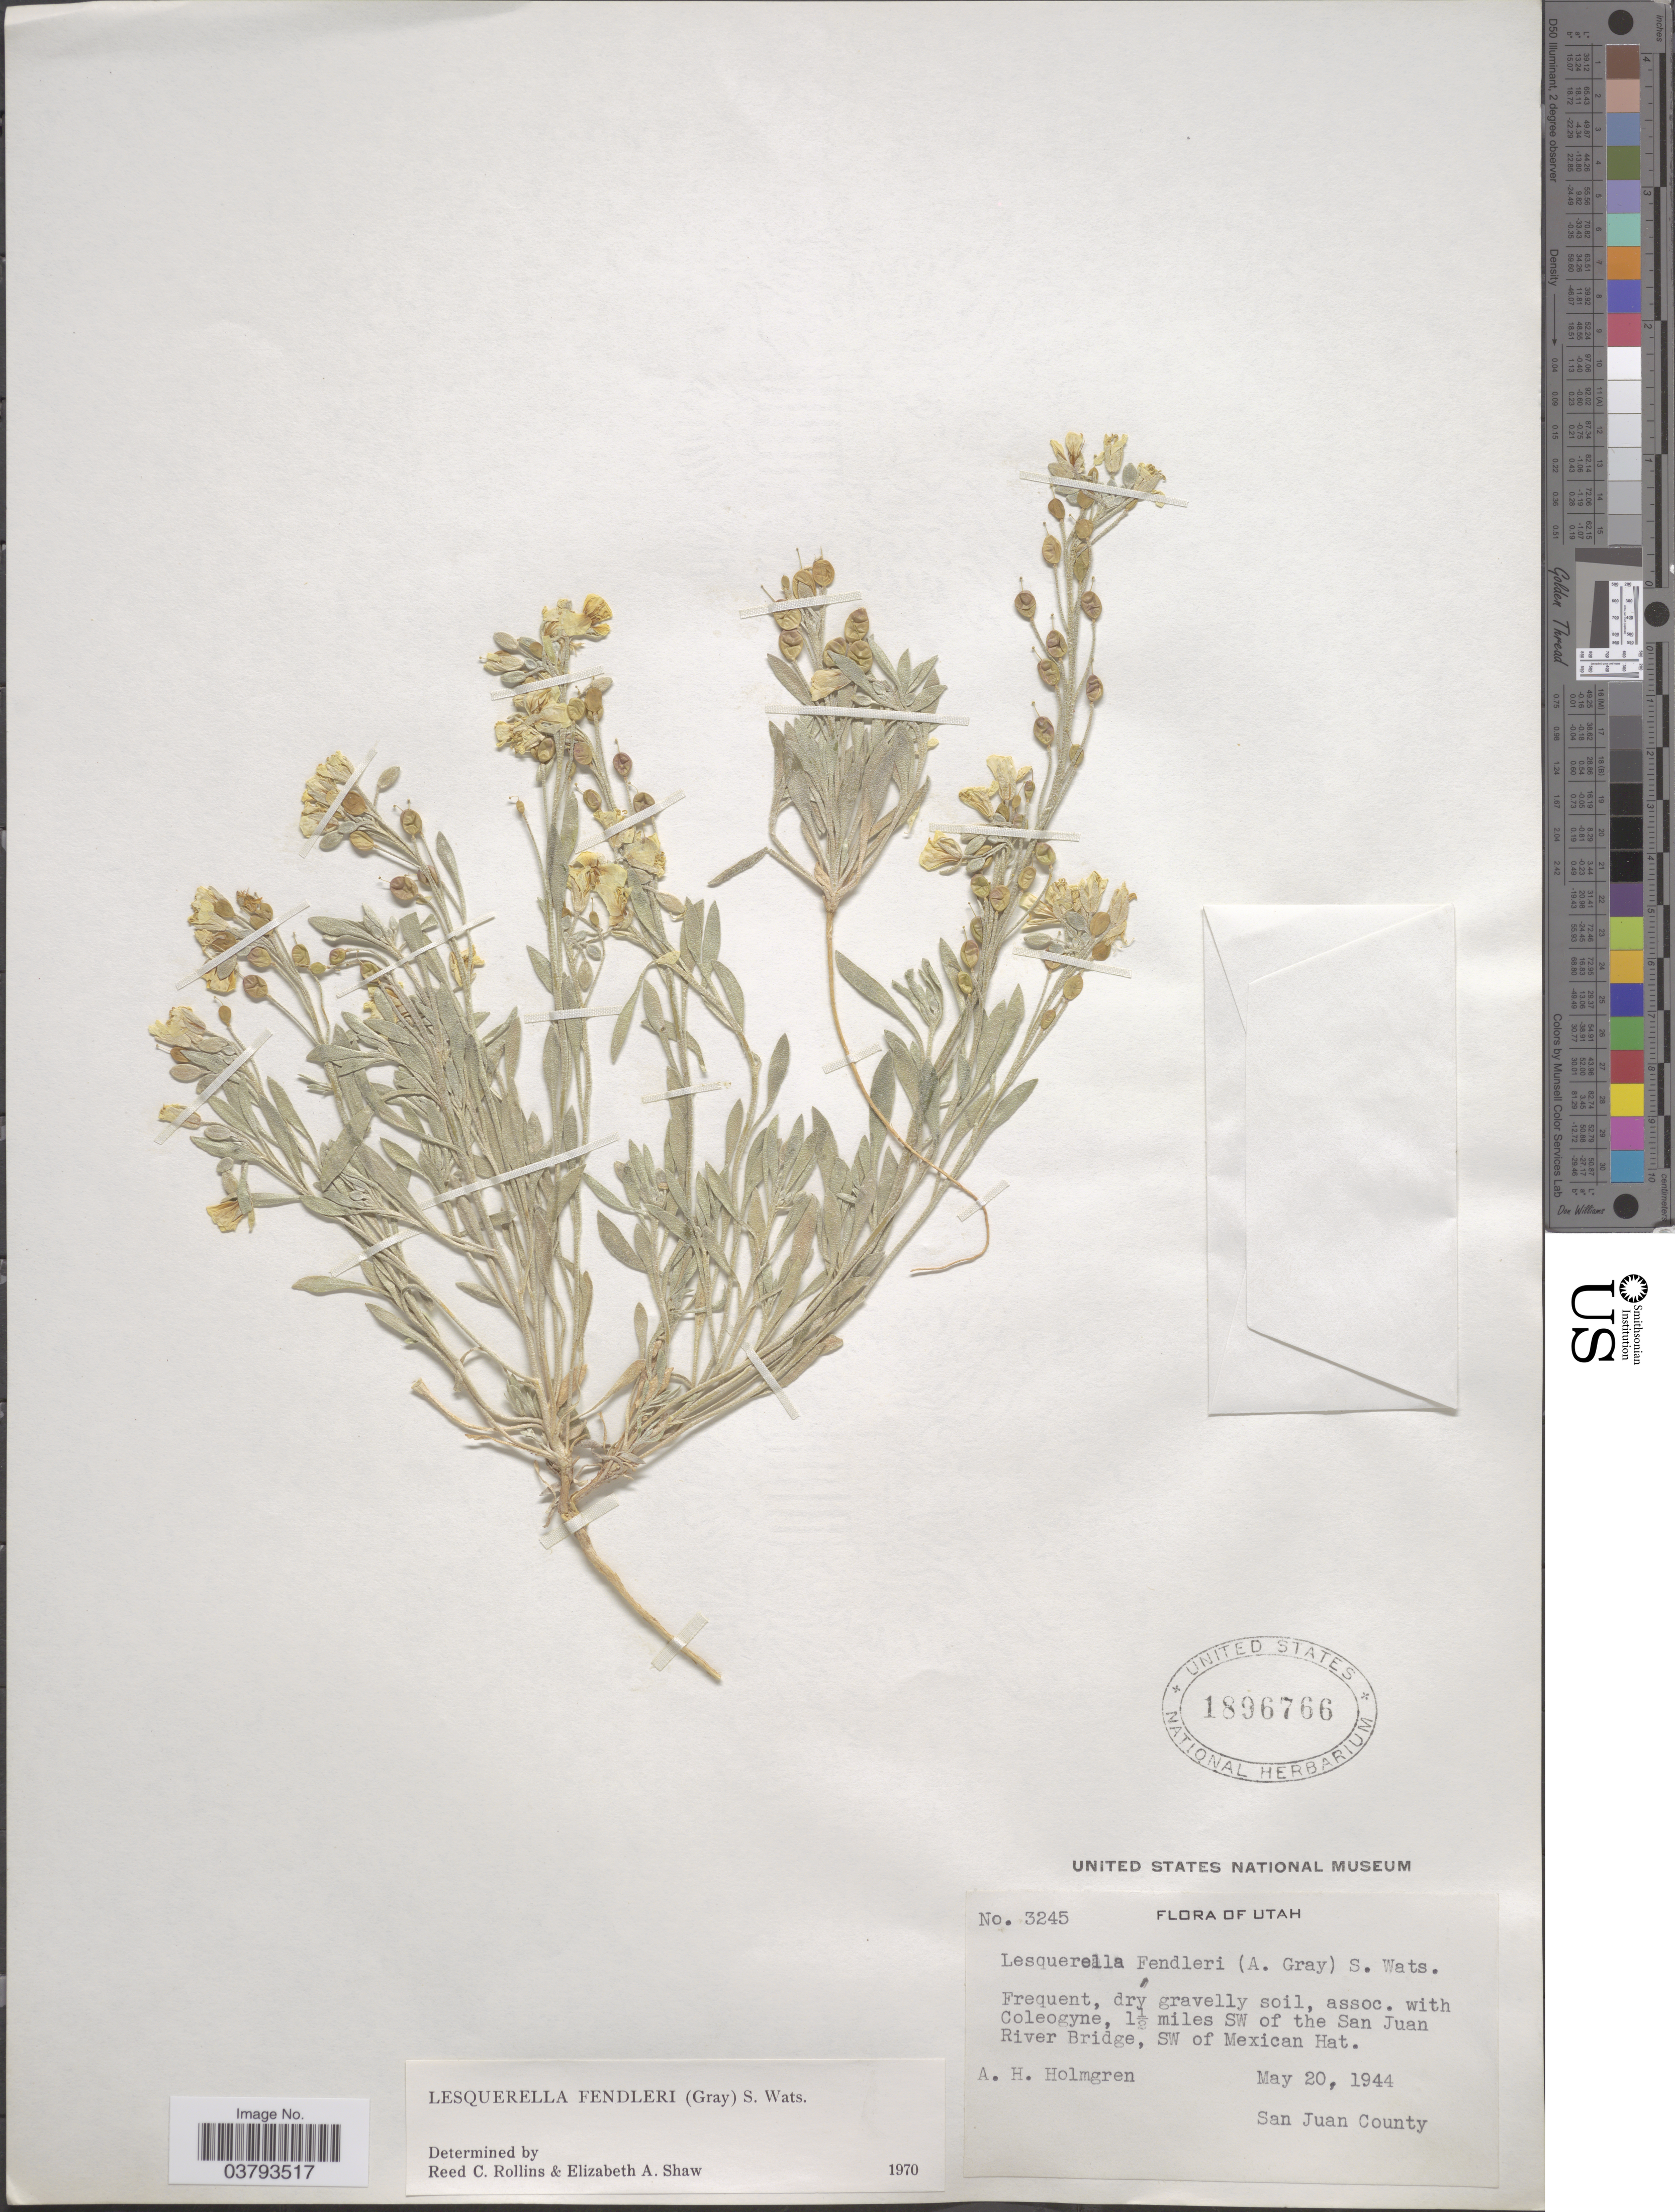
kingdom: Plantae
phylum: Tracheophyta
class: Magnoliopsida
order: Brassicales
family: Brassicaceae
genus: Lesquerella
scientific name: Lesquerella fendleri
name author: (A. Gray) S. Watson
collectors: A. H. Holmgren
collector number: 3245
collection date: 1944-05-20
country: United States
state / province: Utah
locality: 1½ miles SW of the San Juan River Bridge, SW of Mexican Hat. San Juan County.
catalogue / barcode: US 1896766